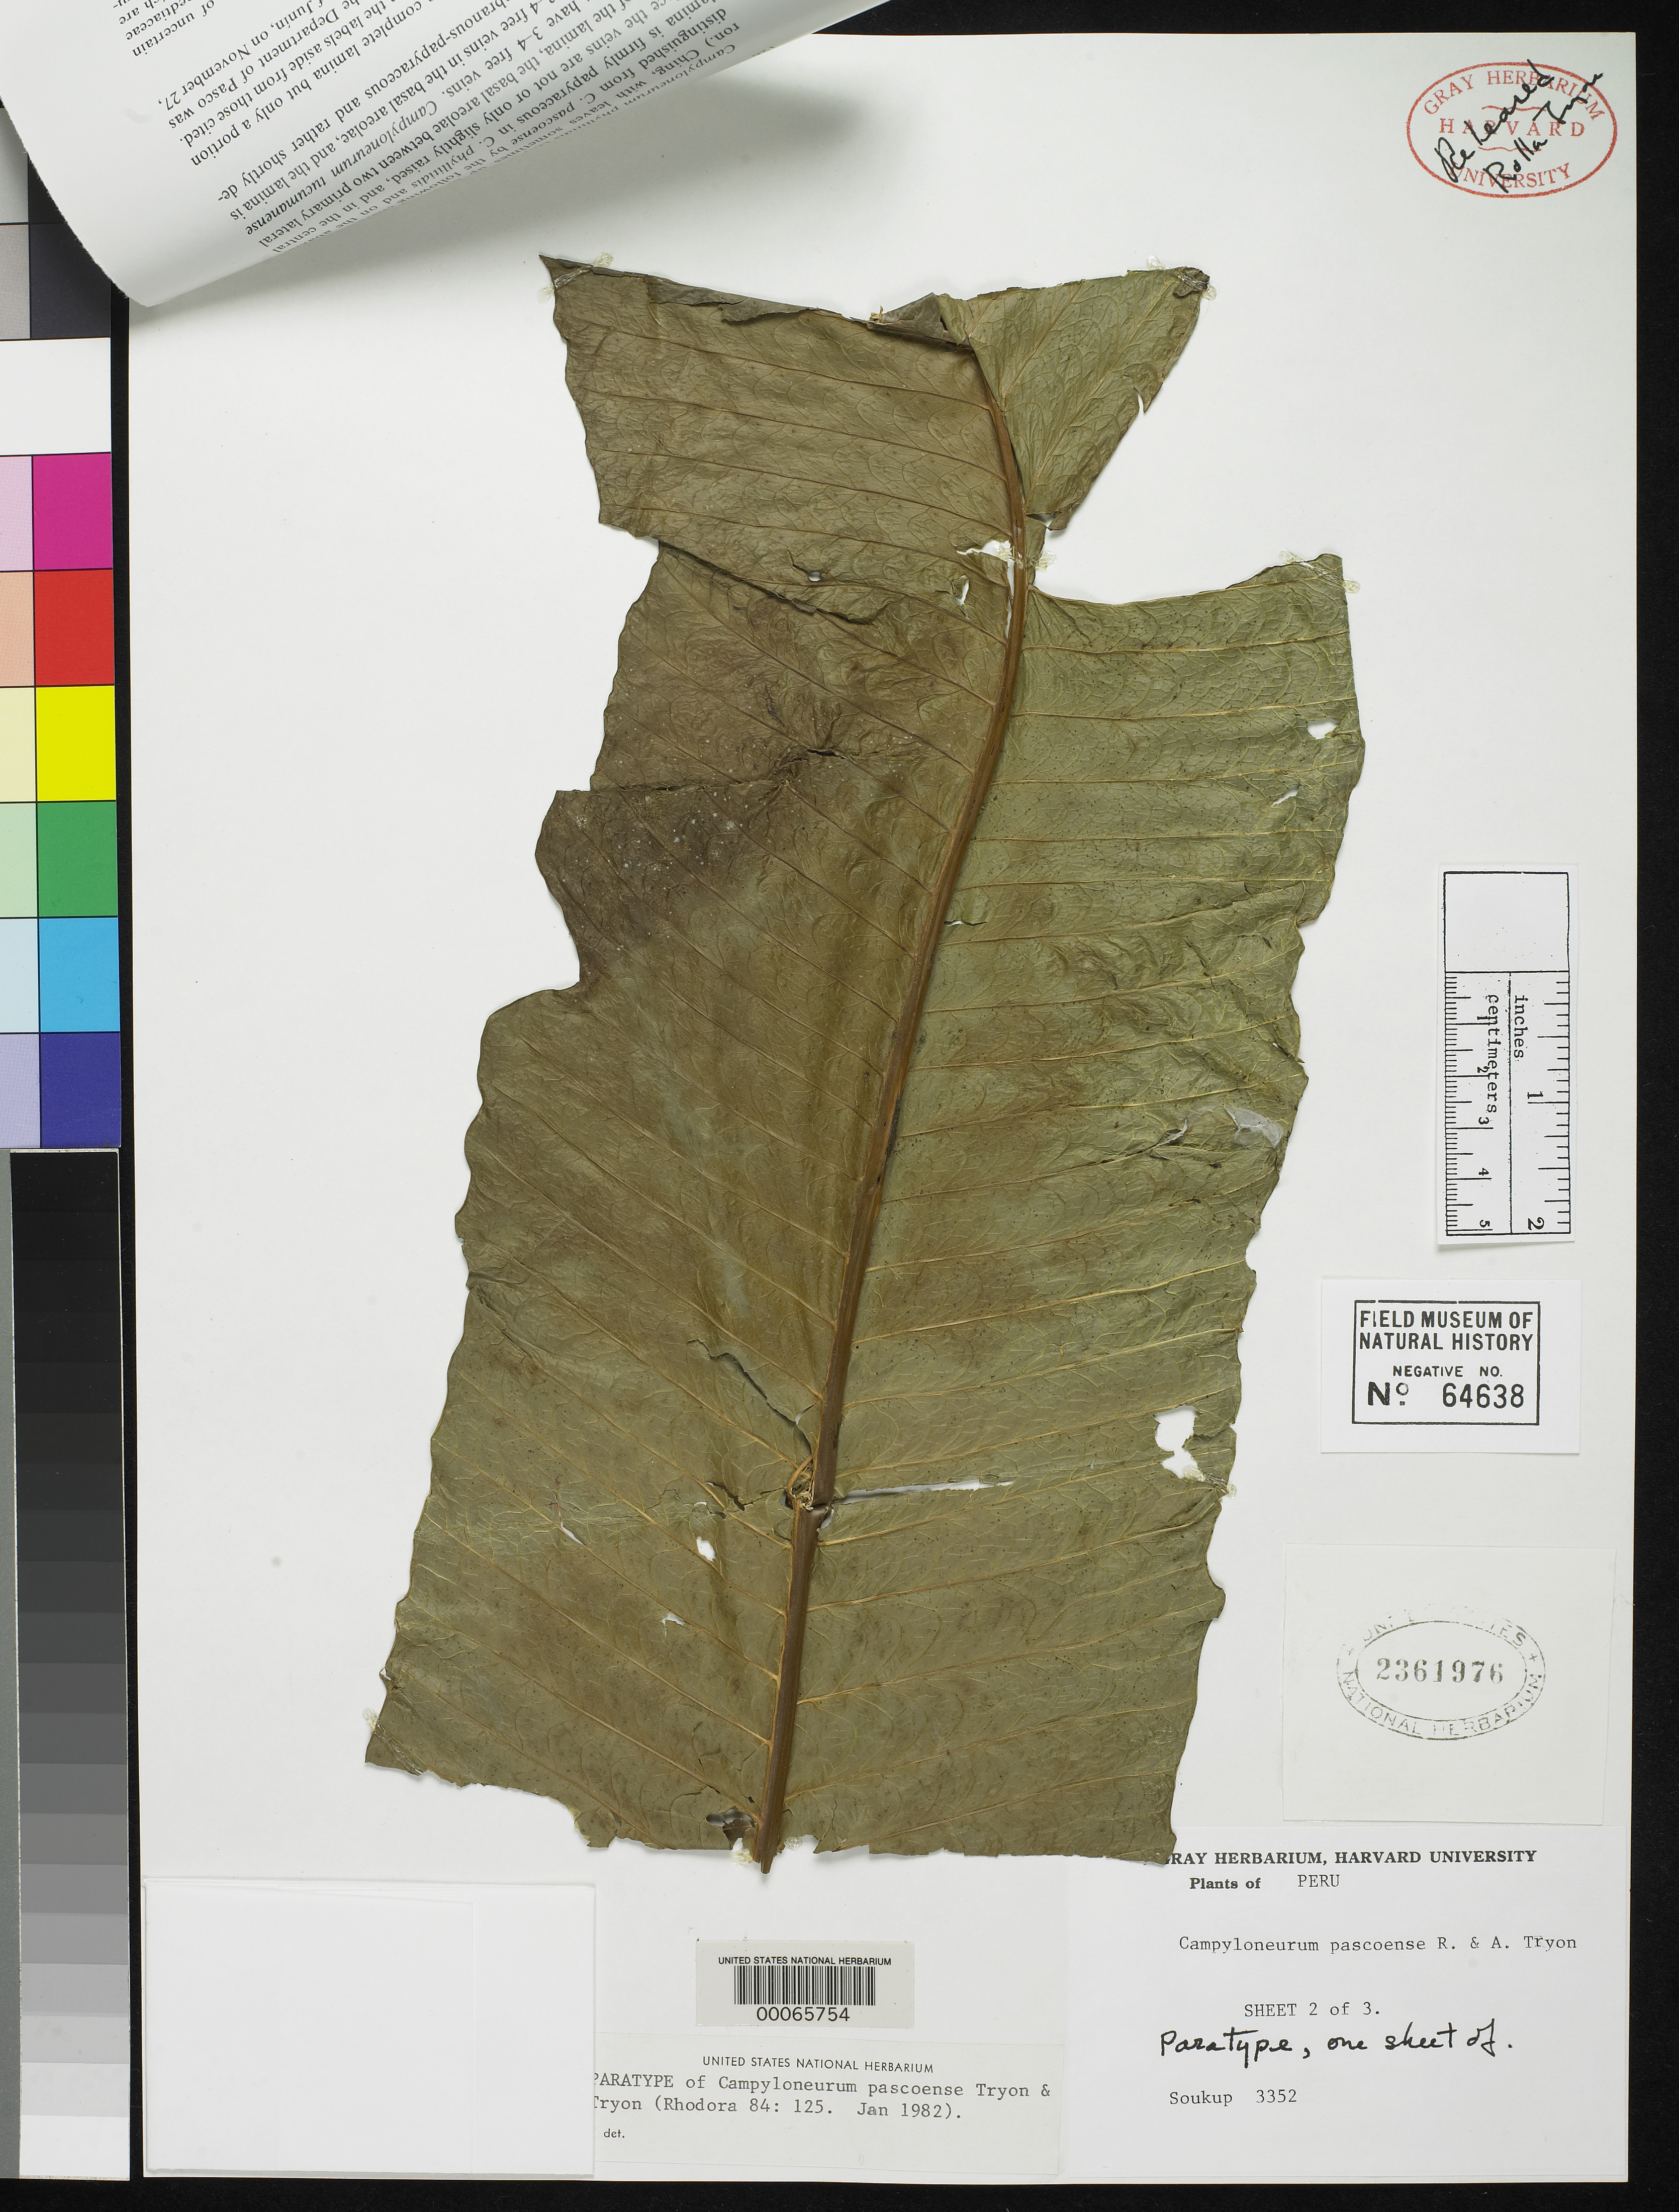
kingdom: Plantae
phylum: Tracheophyta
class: Polypodiopsida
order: Polypodiales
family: Polypodiaceae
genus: Campyloneurum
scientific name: Campyloneurum pascoense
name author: R.M. Tryon & A.F. Tryon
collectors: J. J. Soukup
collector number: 3352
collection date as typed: Aug 1947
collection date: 1947-08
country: Peru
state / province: Pasco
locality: Oxapampa.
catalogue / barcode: US 2361976